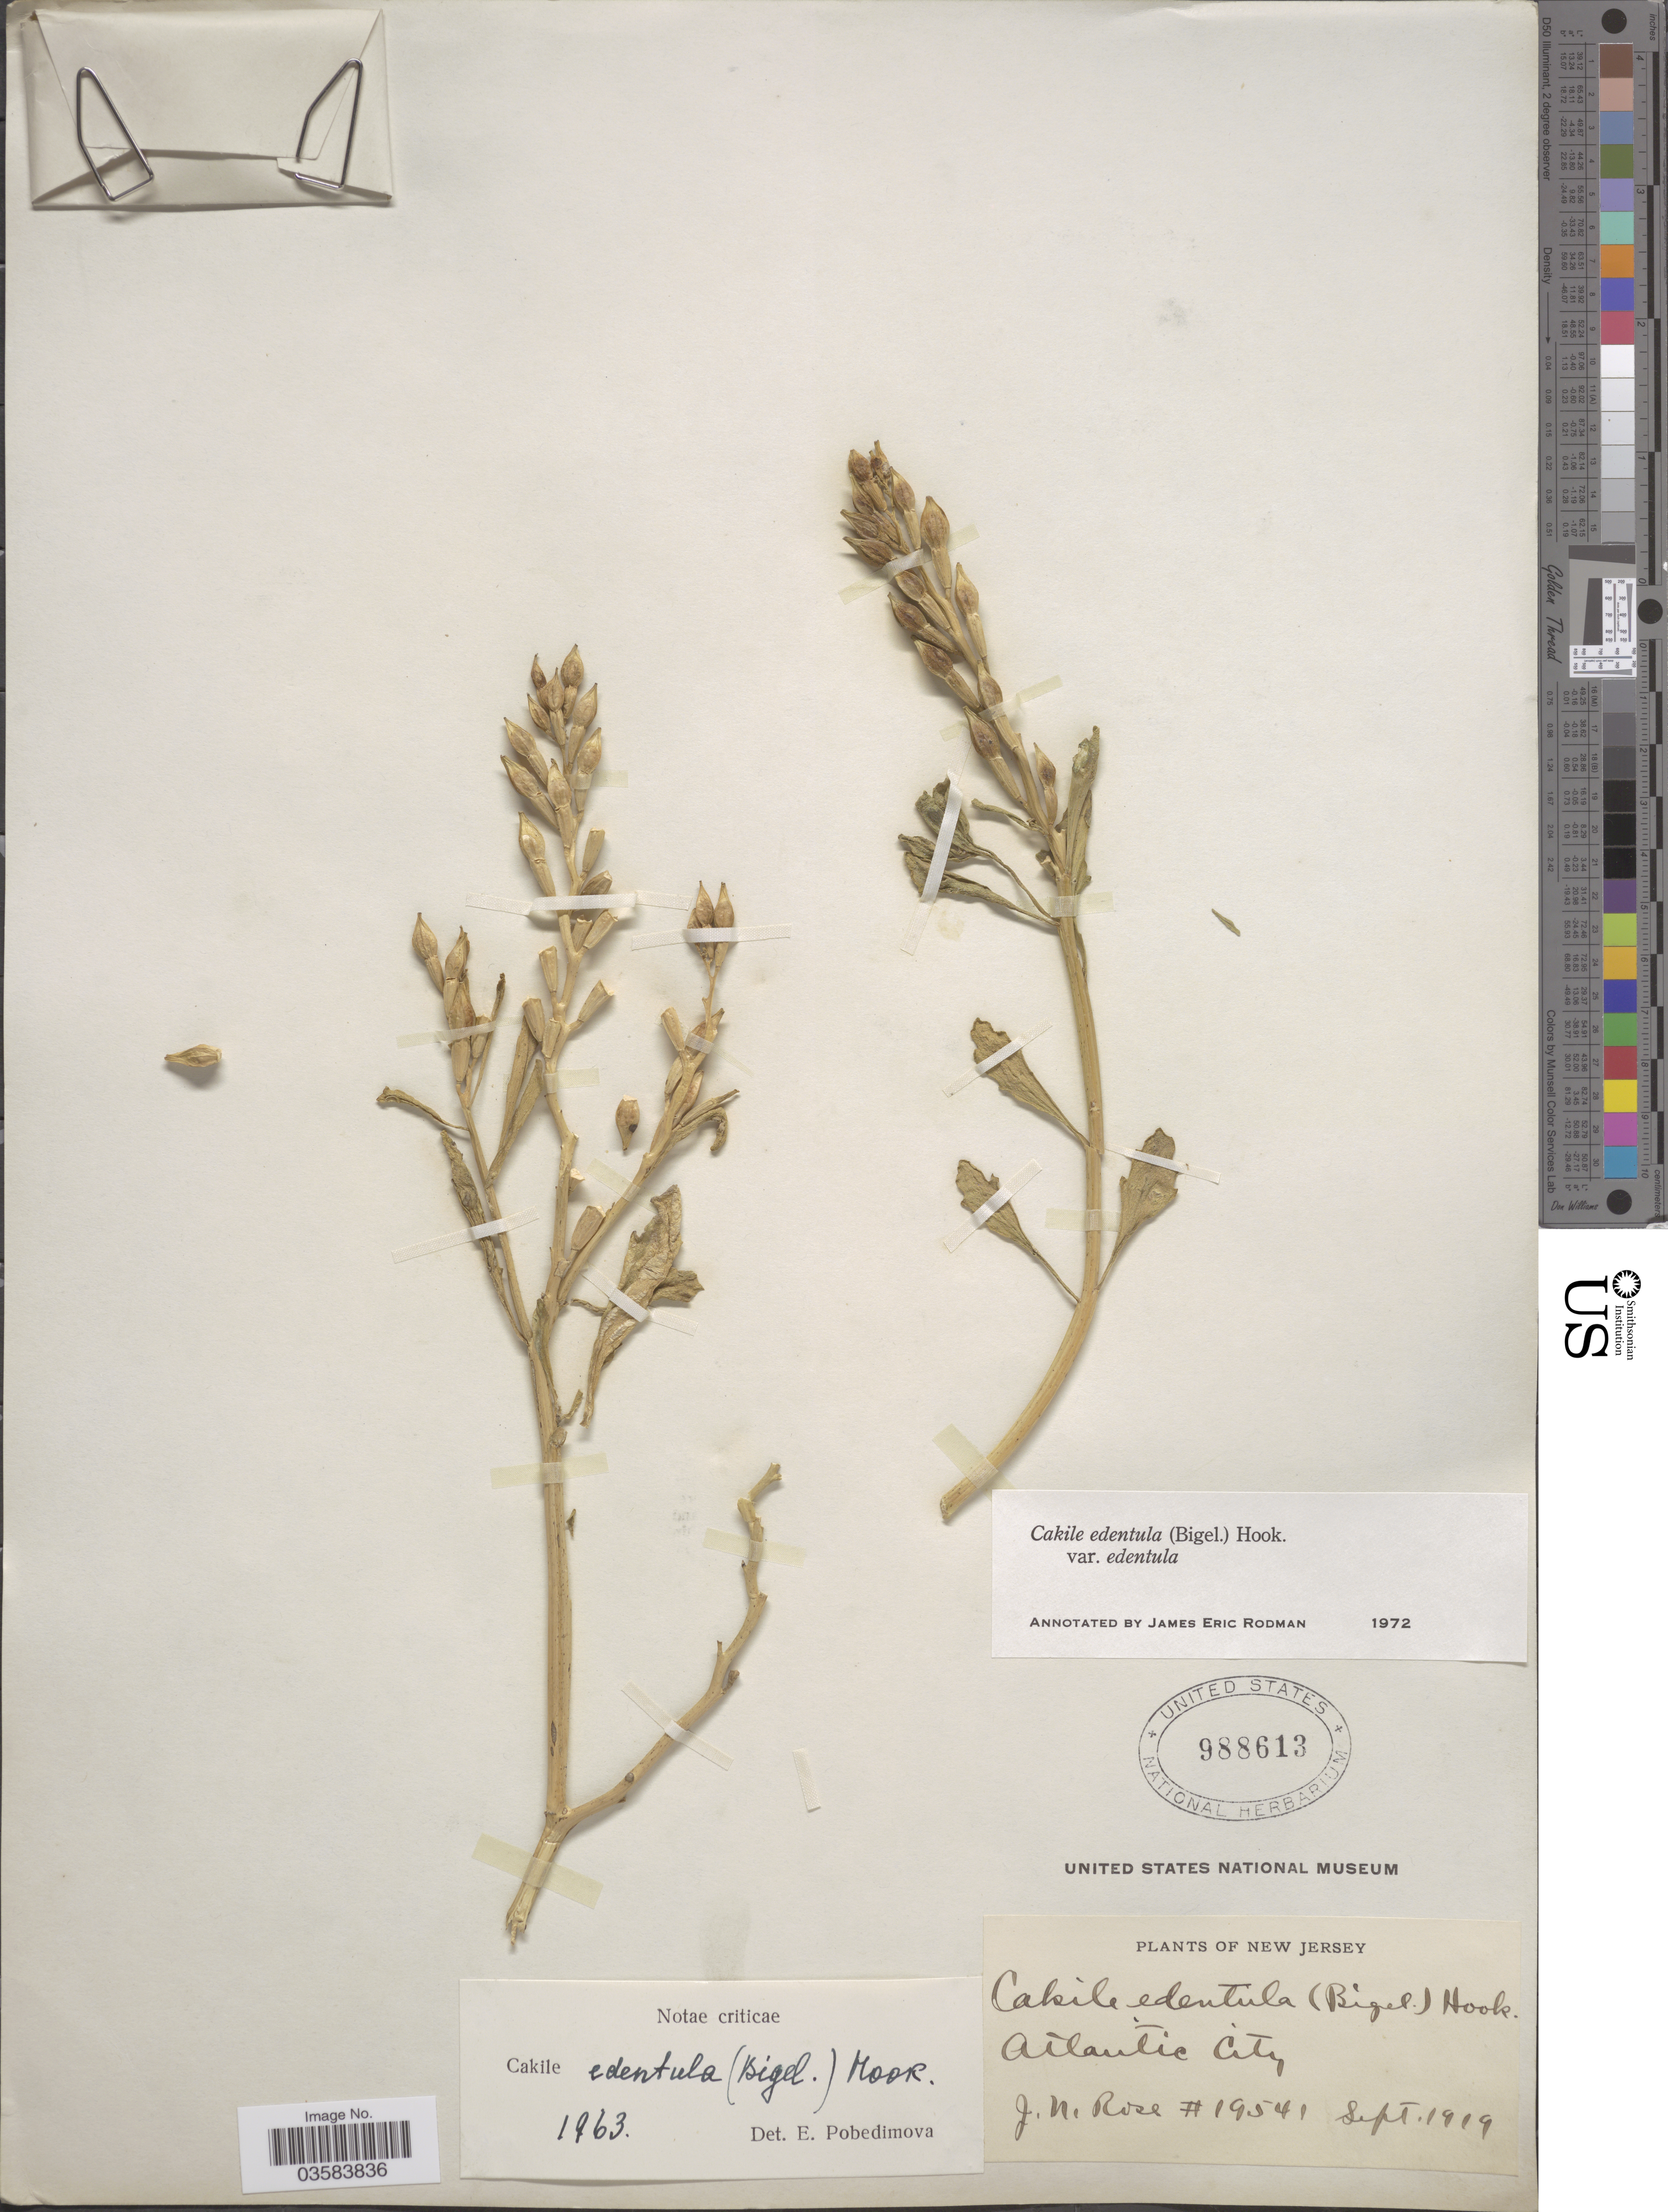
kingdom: Plantae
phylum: Tracheophyta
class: Magnoliopsida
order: Brassicales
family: Brassicaceae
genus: Cakile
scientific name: Cakile edentula var. edentula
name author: (Bigelow) Hook.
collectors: J. N. Rose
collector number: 19541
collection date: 1919-09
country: United States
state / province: New Jersey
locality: Atlantic City.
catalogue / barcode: US 988613